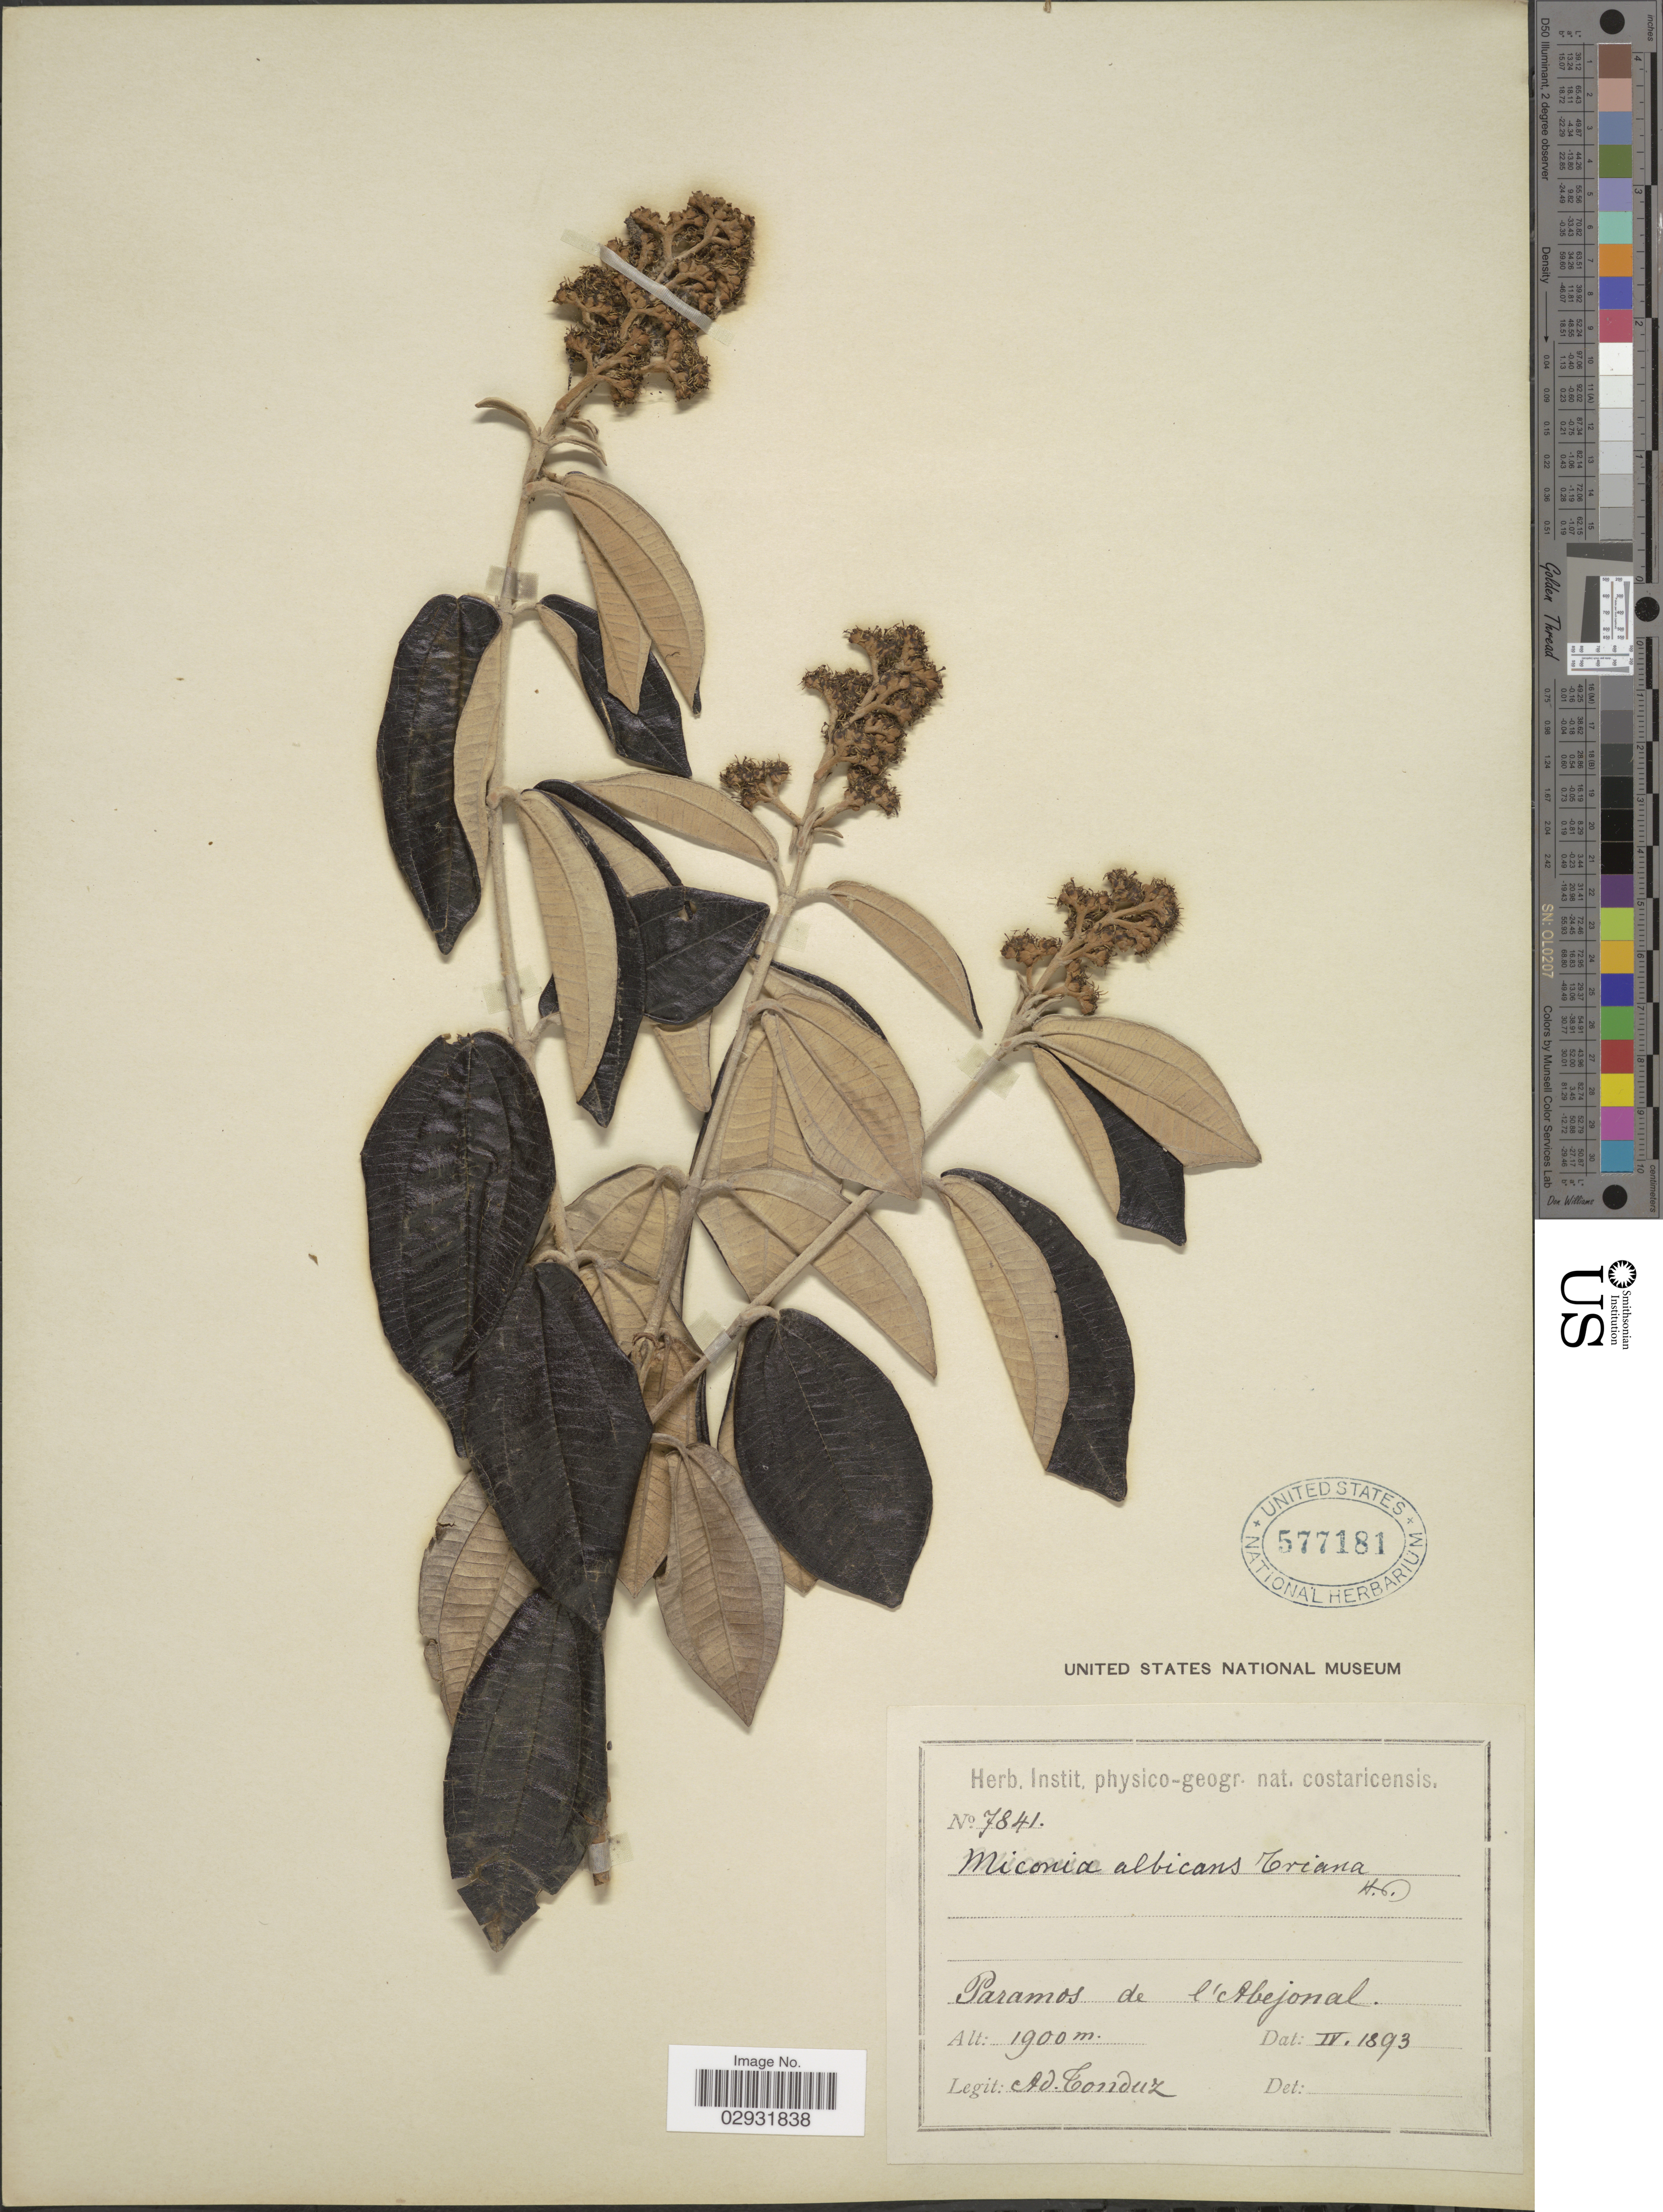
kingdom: Plantae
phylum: Tracheophyta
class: Magnoliopsida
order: Myrtales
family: Melastomataceae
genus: Miconia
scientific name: Miconia albicans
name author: (Sw.) Steud.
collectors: A. Tonduz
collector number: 7841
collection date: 1893-04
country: Costa Rica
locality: Paramos de l'Abejonal.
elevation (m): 1900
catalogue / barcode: US 577181